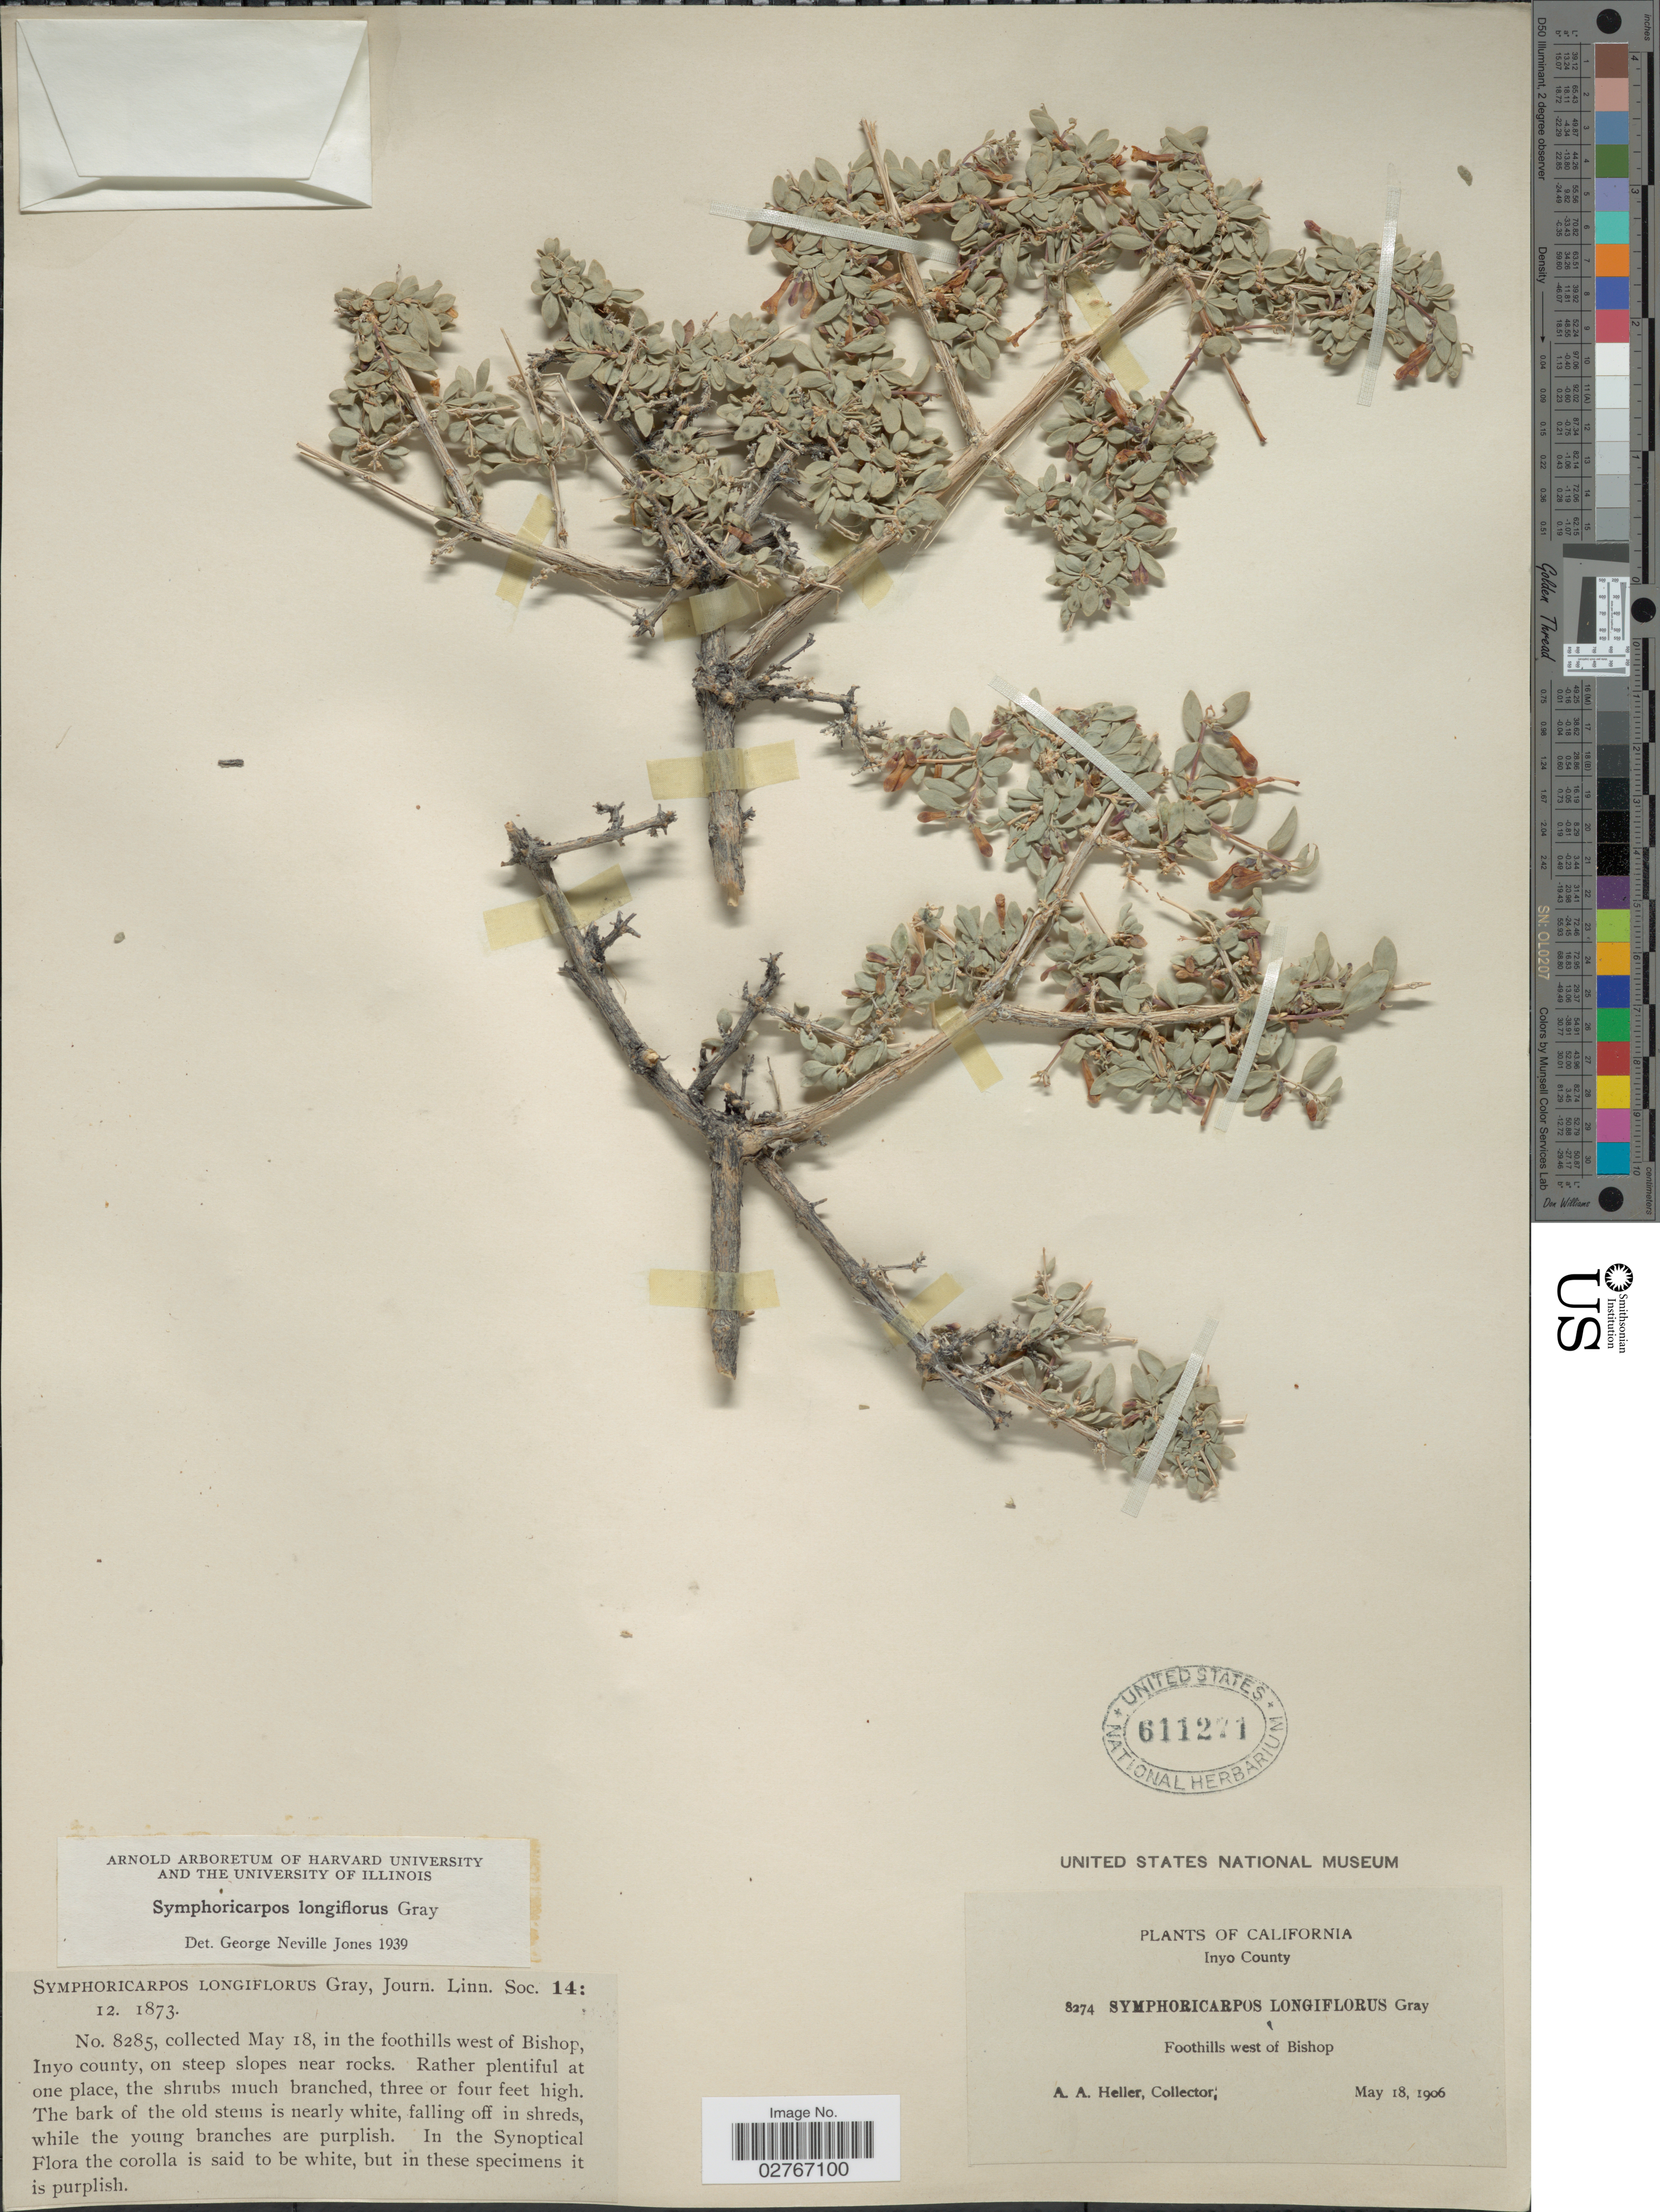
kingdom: Plantae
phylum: Tracheophyta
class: Magnoliopsida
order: Dipsacales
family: Caprifoliaceae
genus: Symphoricarpos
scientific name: Symphoricarpos longiflorus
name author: A. Gray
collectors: A. A. Heller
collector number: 8274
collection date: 1906-05-18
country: United States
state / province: California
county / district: Inyo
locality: Inyo County, Foothills west of Bishop.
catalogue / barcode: US 611271